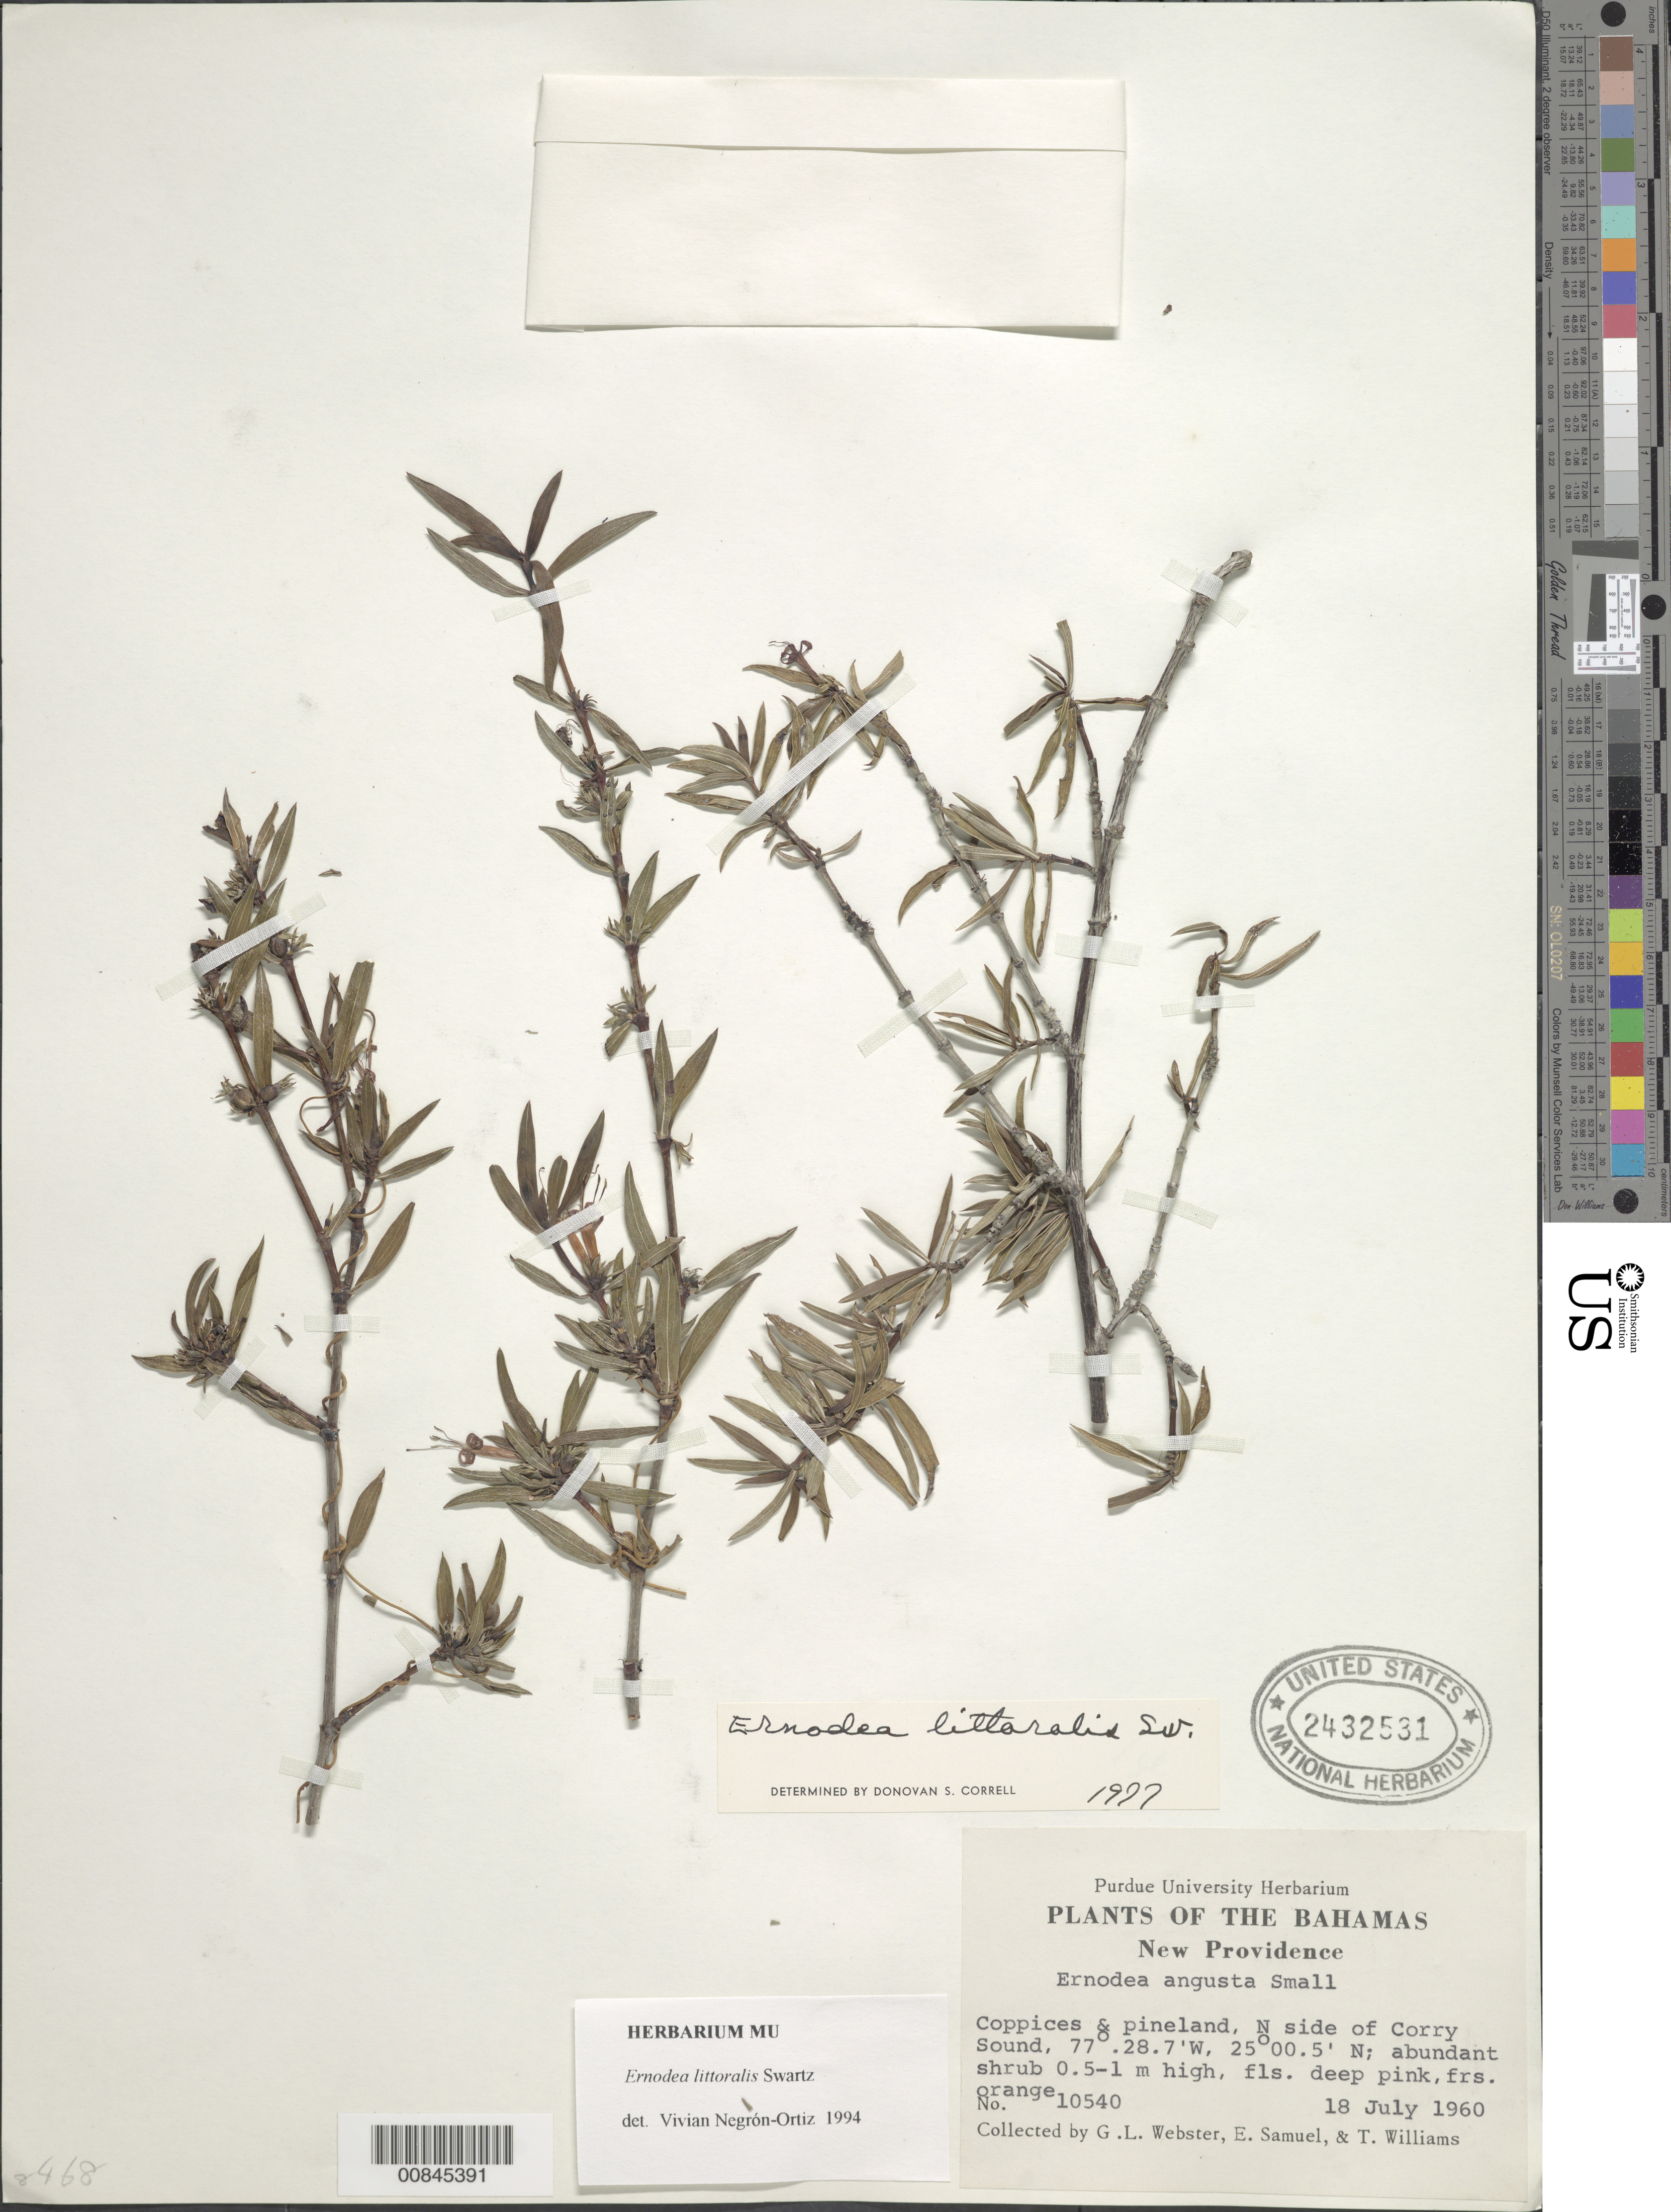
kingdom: Plantae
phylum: Tracheophyta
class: Magnoliopsida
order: Gentianales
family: Rubiaceae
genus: Ernodea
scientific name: Ernodea littoralis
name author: Sw.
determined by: Correll, D. S.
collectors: G. L. Webster, E. Samuel & T. Williams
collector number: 10540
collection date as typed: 18 Jul 1960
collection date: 1960-07-18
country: Bahamas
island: New Providence Island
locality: New Providence. N side of Corry Sound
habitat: Coppices & pineland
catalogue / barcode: US 2432531